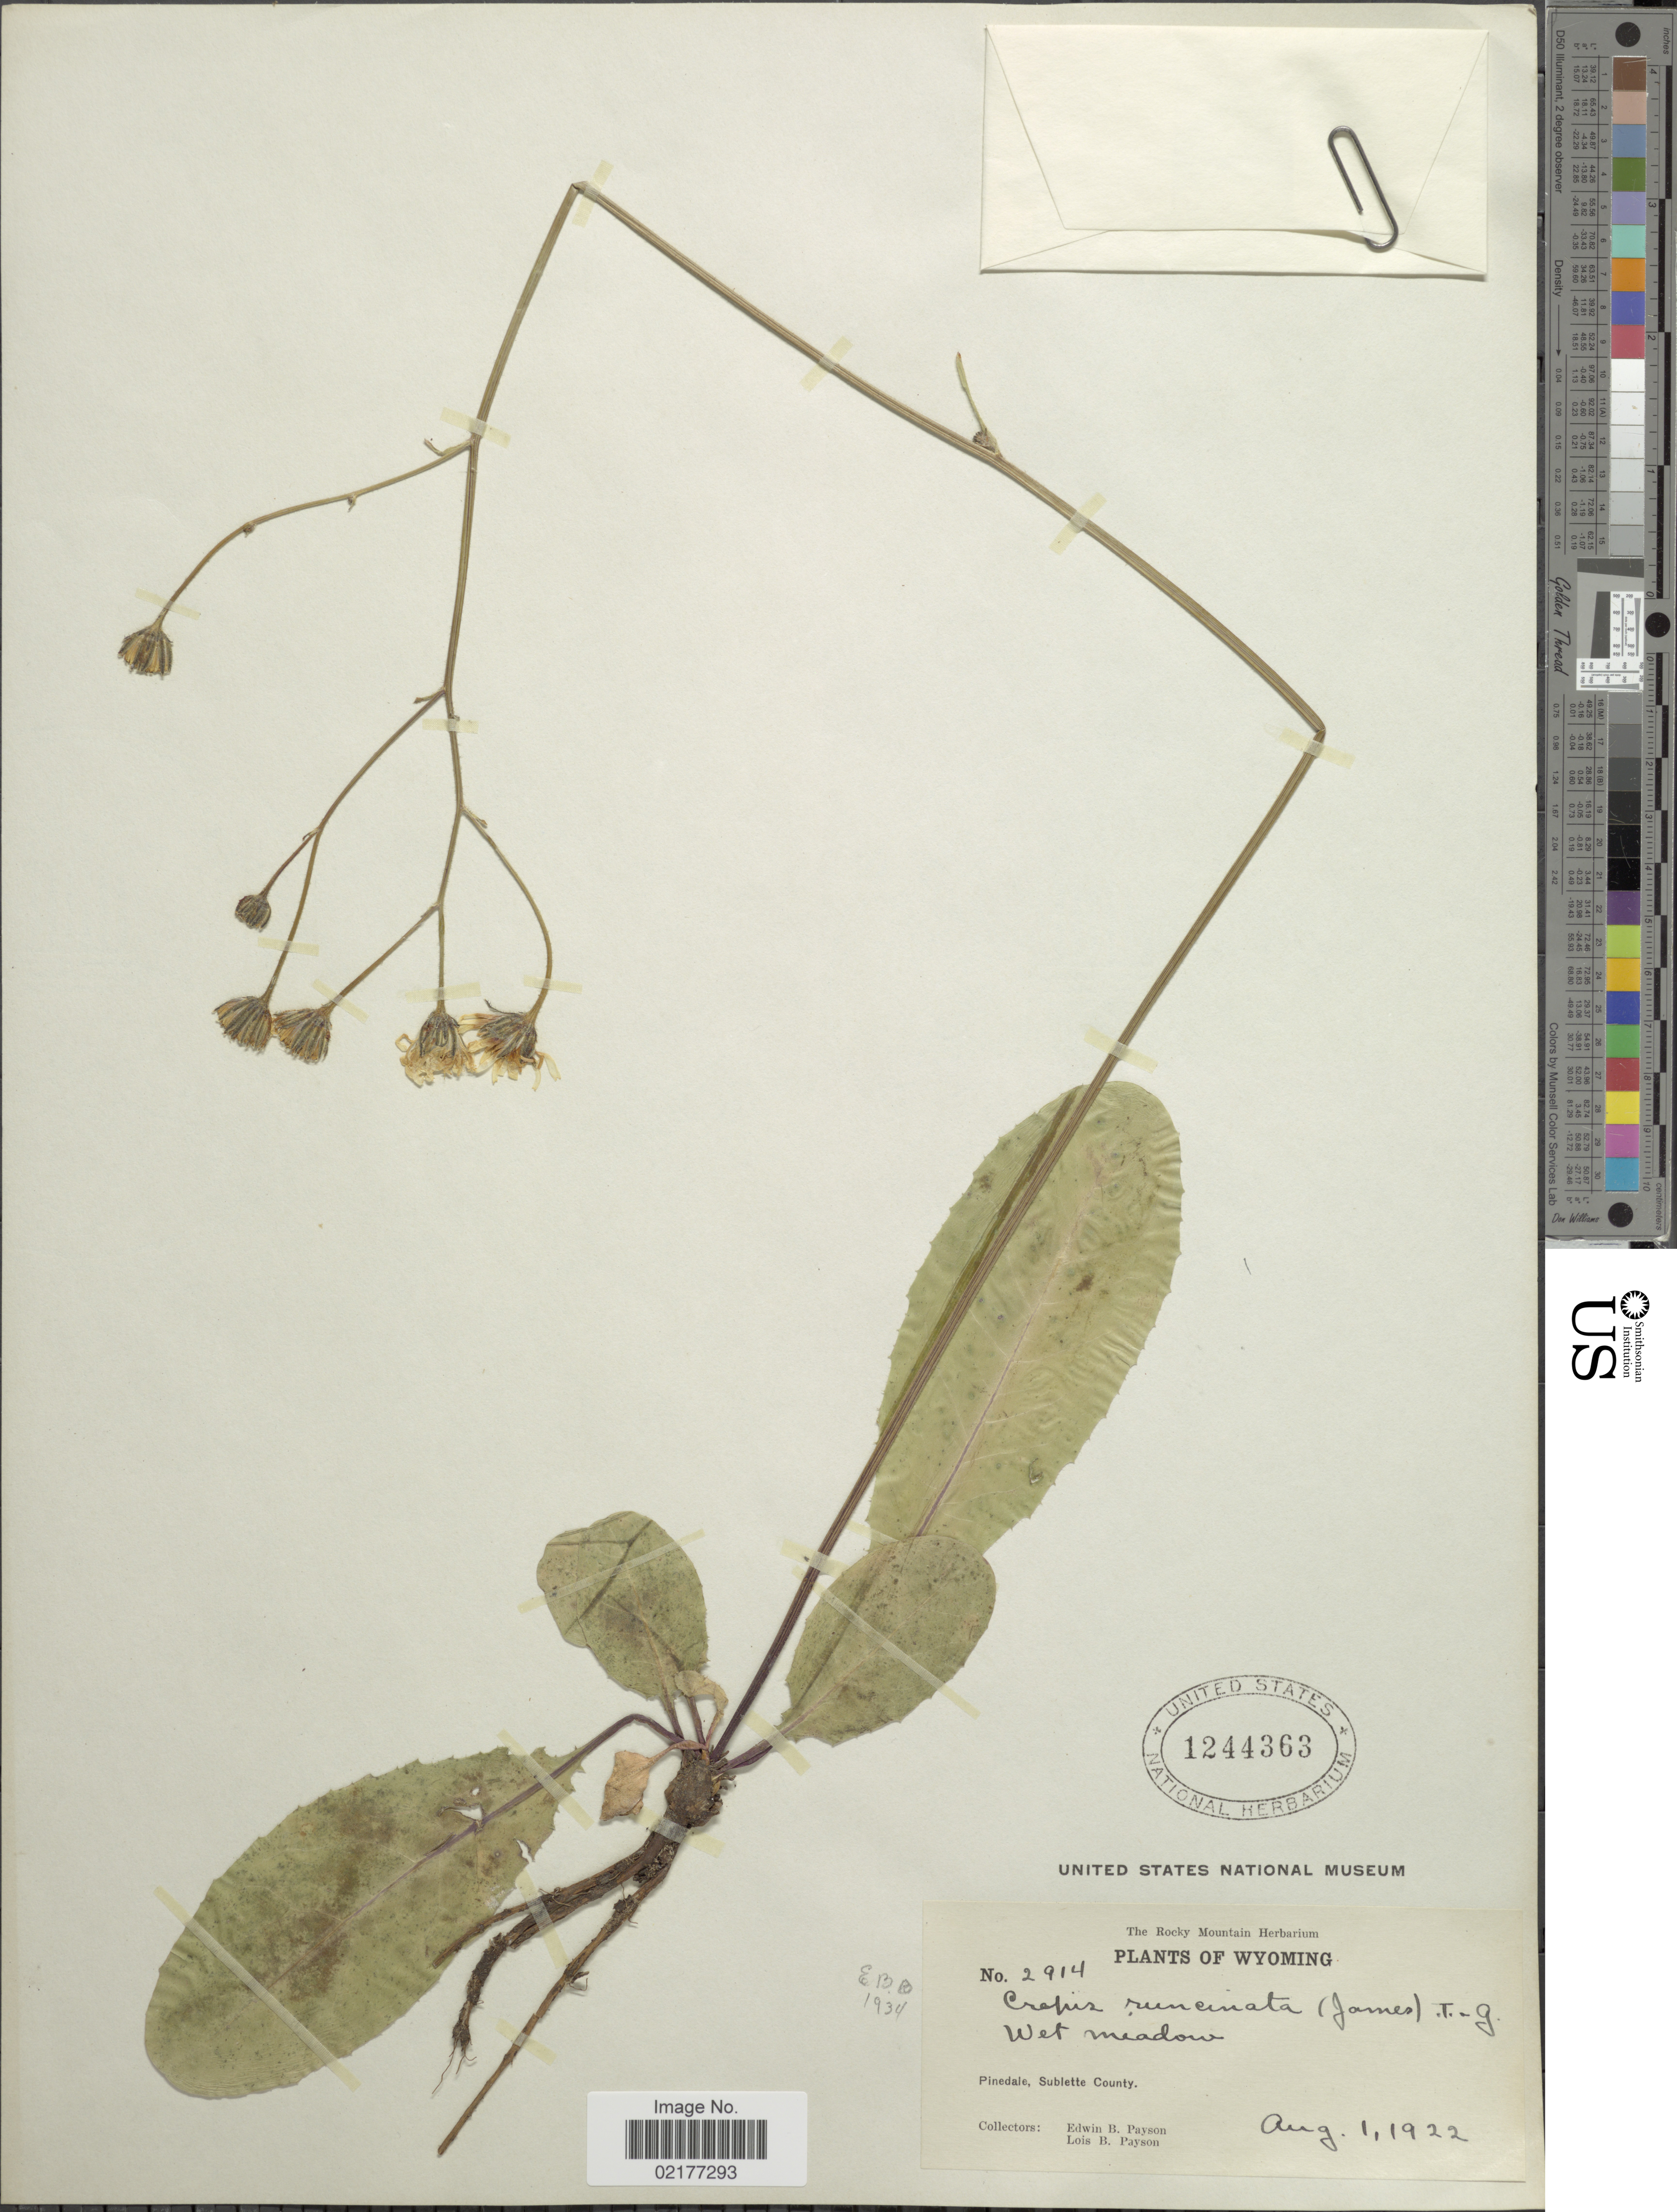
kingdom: Plantae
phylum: Tracheophyta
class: Magnoliopsida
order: Asterales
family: Asteraceae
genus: Crepis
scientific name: Crepis runcinata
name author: Torr. & A. Gray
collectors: E. B. Payson & L. Payson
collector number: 2914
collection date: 1922-08-01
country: United States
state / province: Wyoming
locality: Pinedale, Sublette County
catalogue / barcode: US 1244363